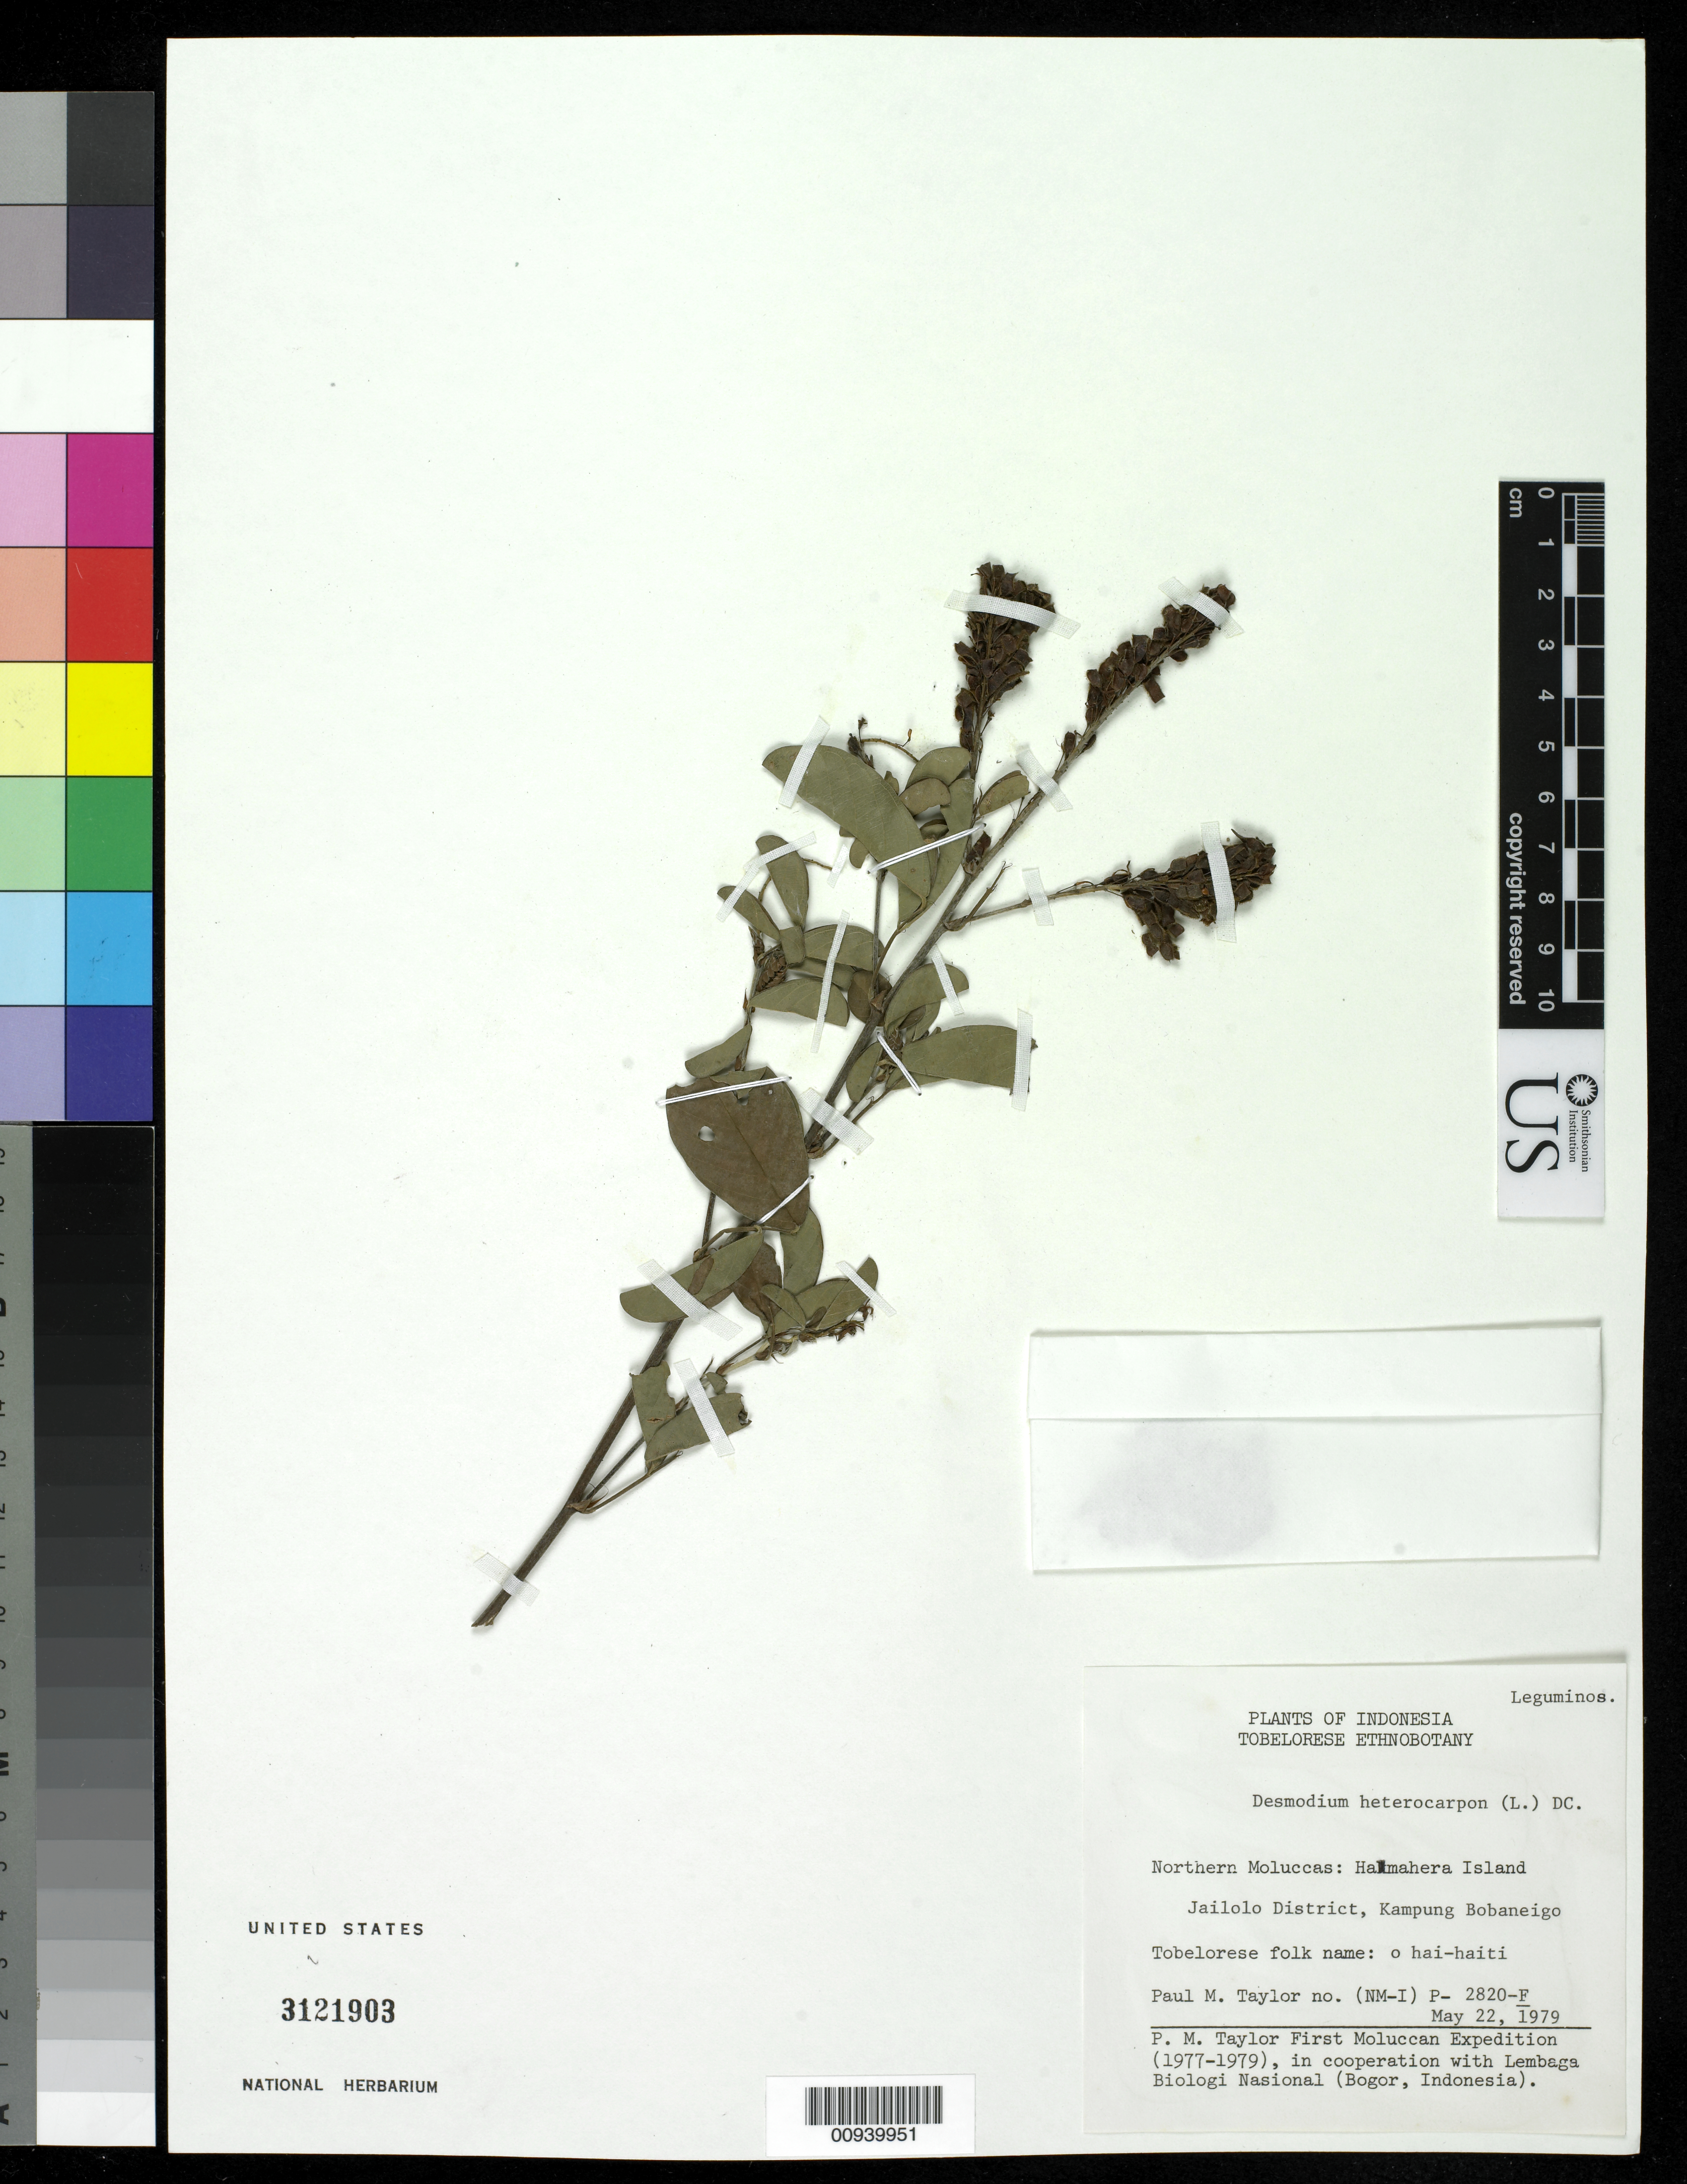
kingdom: Plantae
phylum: Tracheophyta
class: Magnoliopsida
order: Fabales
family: Fabaceae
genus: Grona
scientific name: Grona heterocarpos var. strigosa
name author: (Meeuwen) H. Ohashi & K. Ohashi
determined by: Strong, Mark T., (BOT), Smithsonian Institution - National Museum of Natural History (UNITED STATES)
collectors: P. M. Taylor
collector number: (NM-I) P-2820-F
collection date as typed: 22 May 1979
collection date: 1979-05-22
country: Indonesia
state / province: Maluku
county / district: Maluku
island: Halmahera I.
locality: Northern Moluccas, Jailolo District, Kampung Bobaneigo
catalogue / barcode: US 3121903